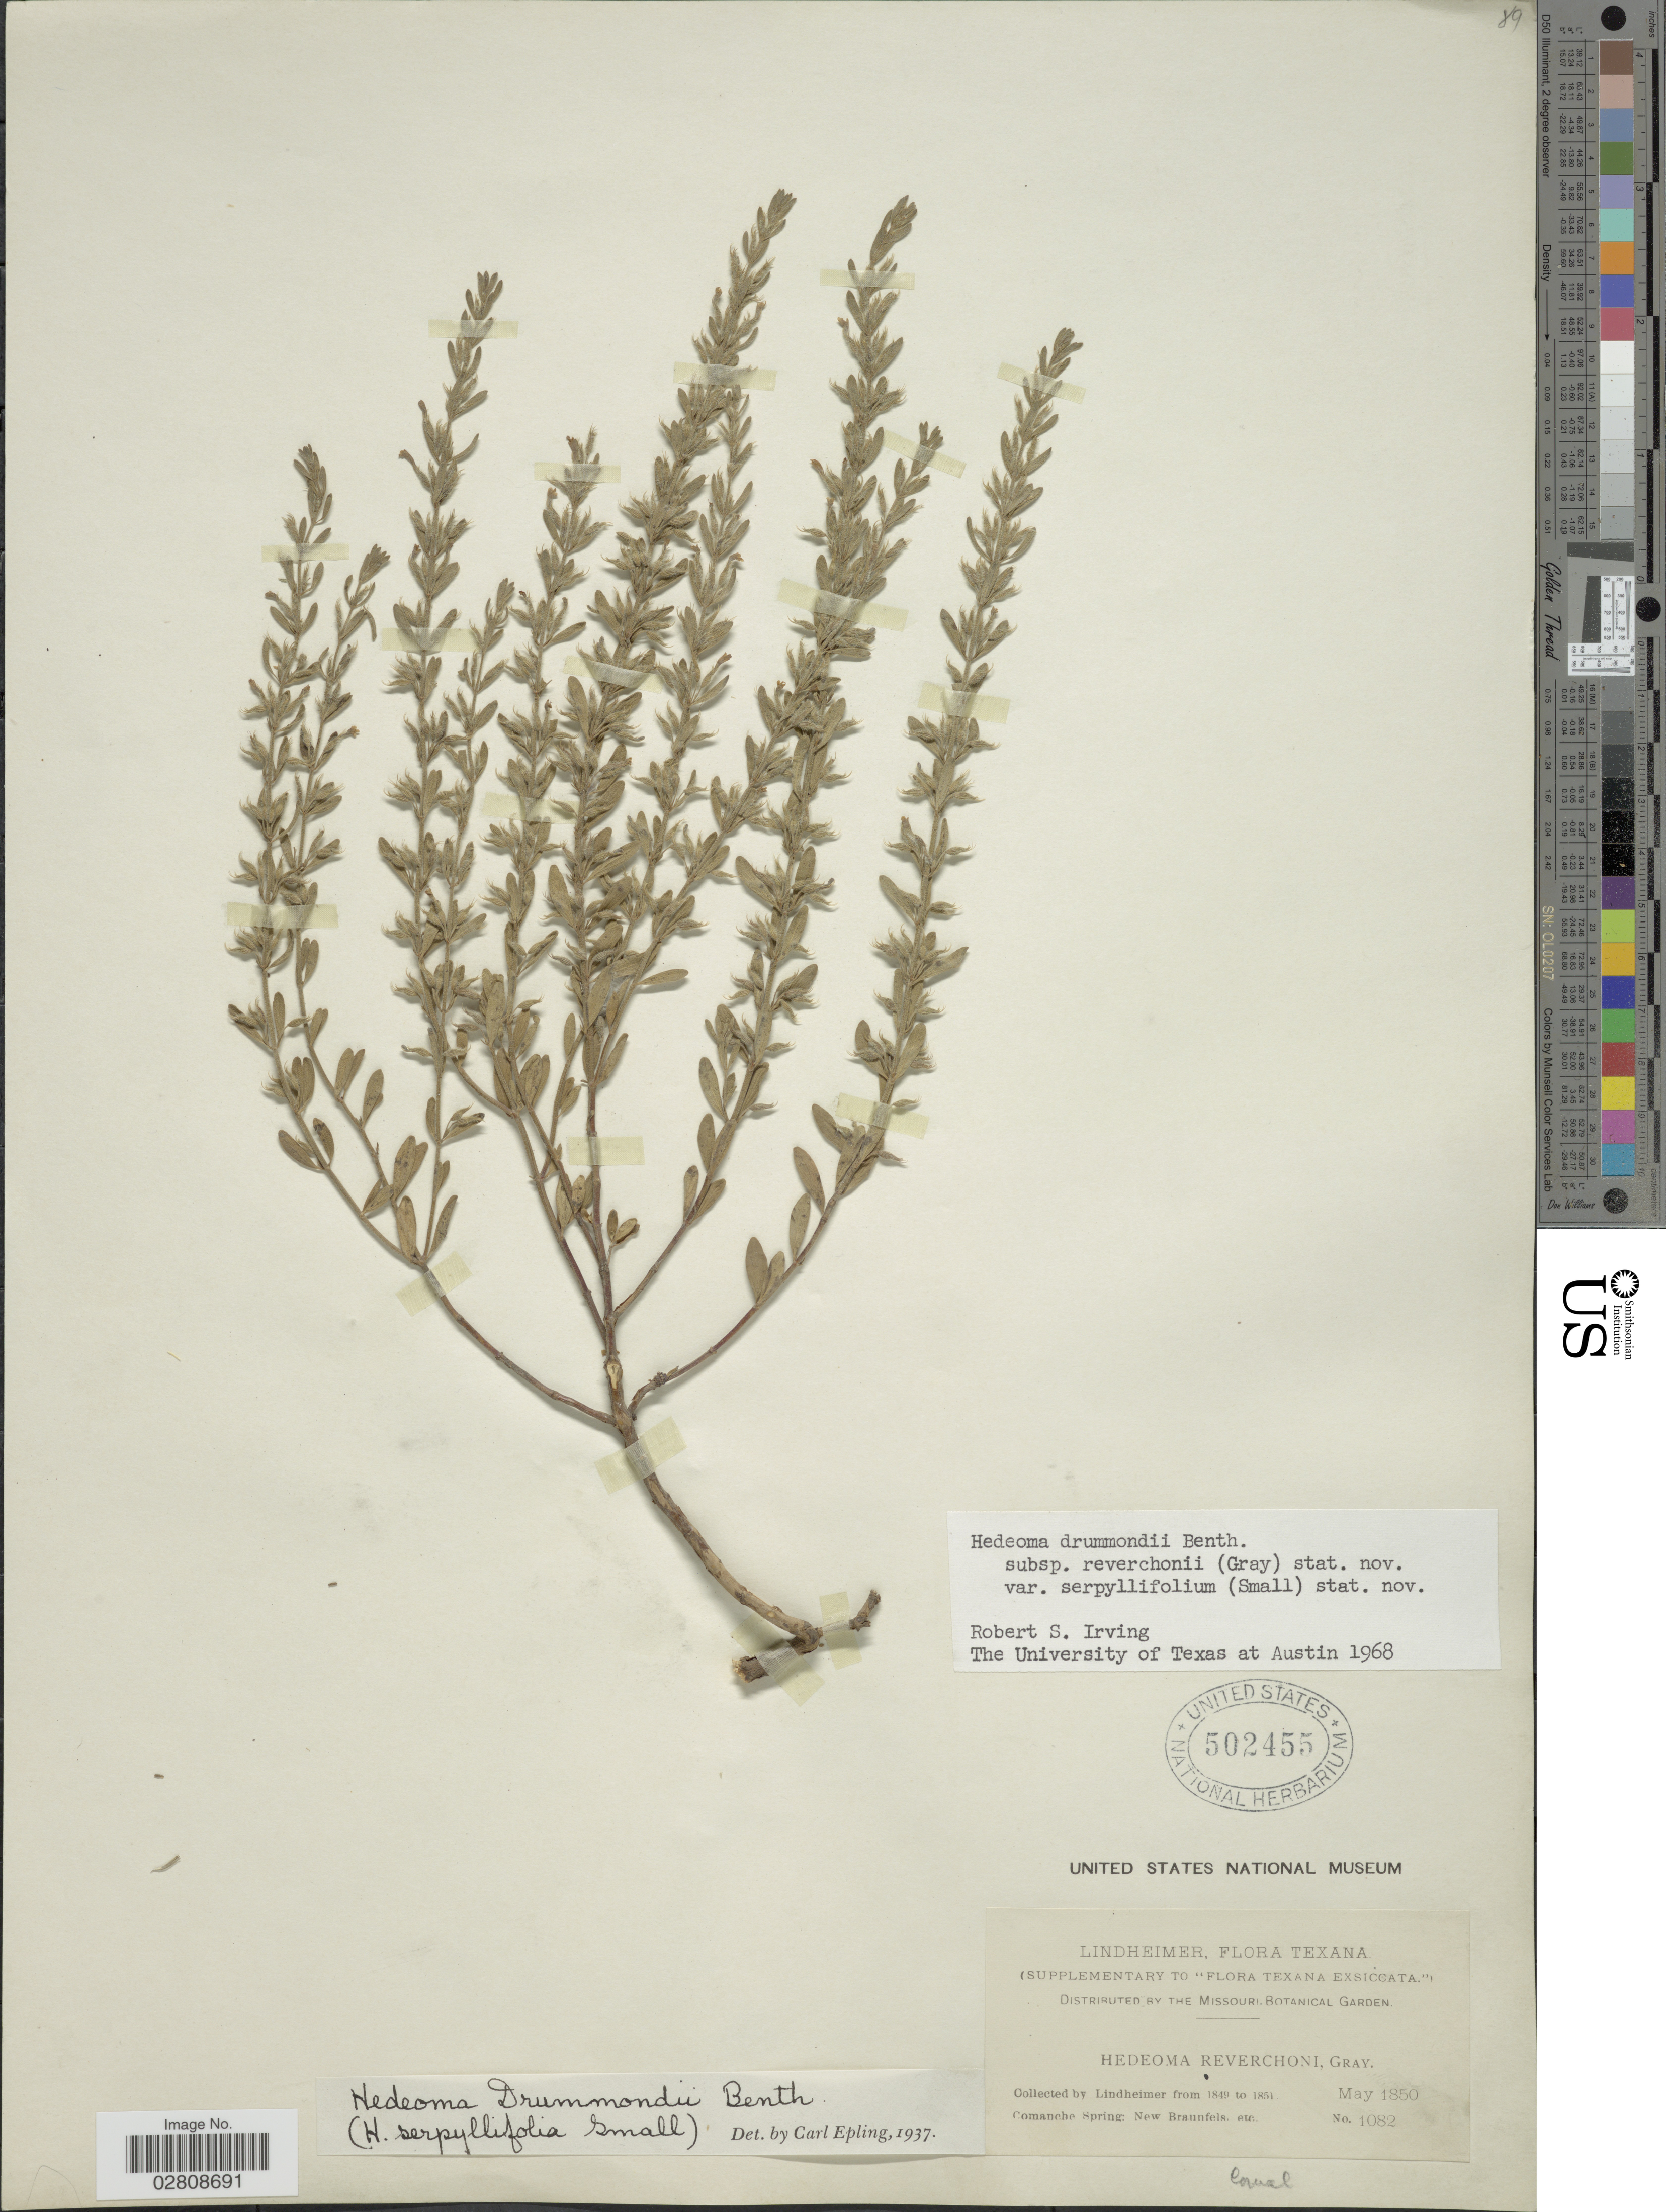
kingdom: Plantae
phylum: Tracheophyta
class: Magnoliopsida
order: Lamiales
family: Lamiaceae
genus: Hedeoma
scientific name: Hedeoma drummondii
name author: Benth.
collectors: -. Lindheimer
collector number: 1082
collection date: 1850-05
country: United States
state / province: Texas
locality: Comanche Spring: New Braunfels. etc.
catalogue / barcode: US 502455